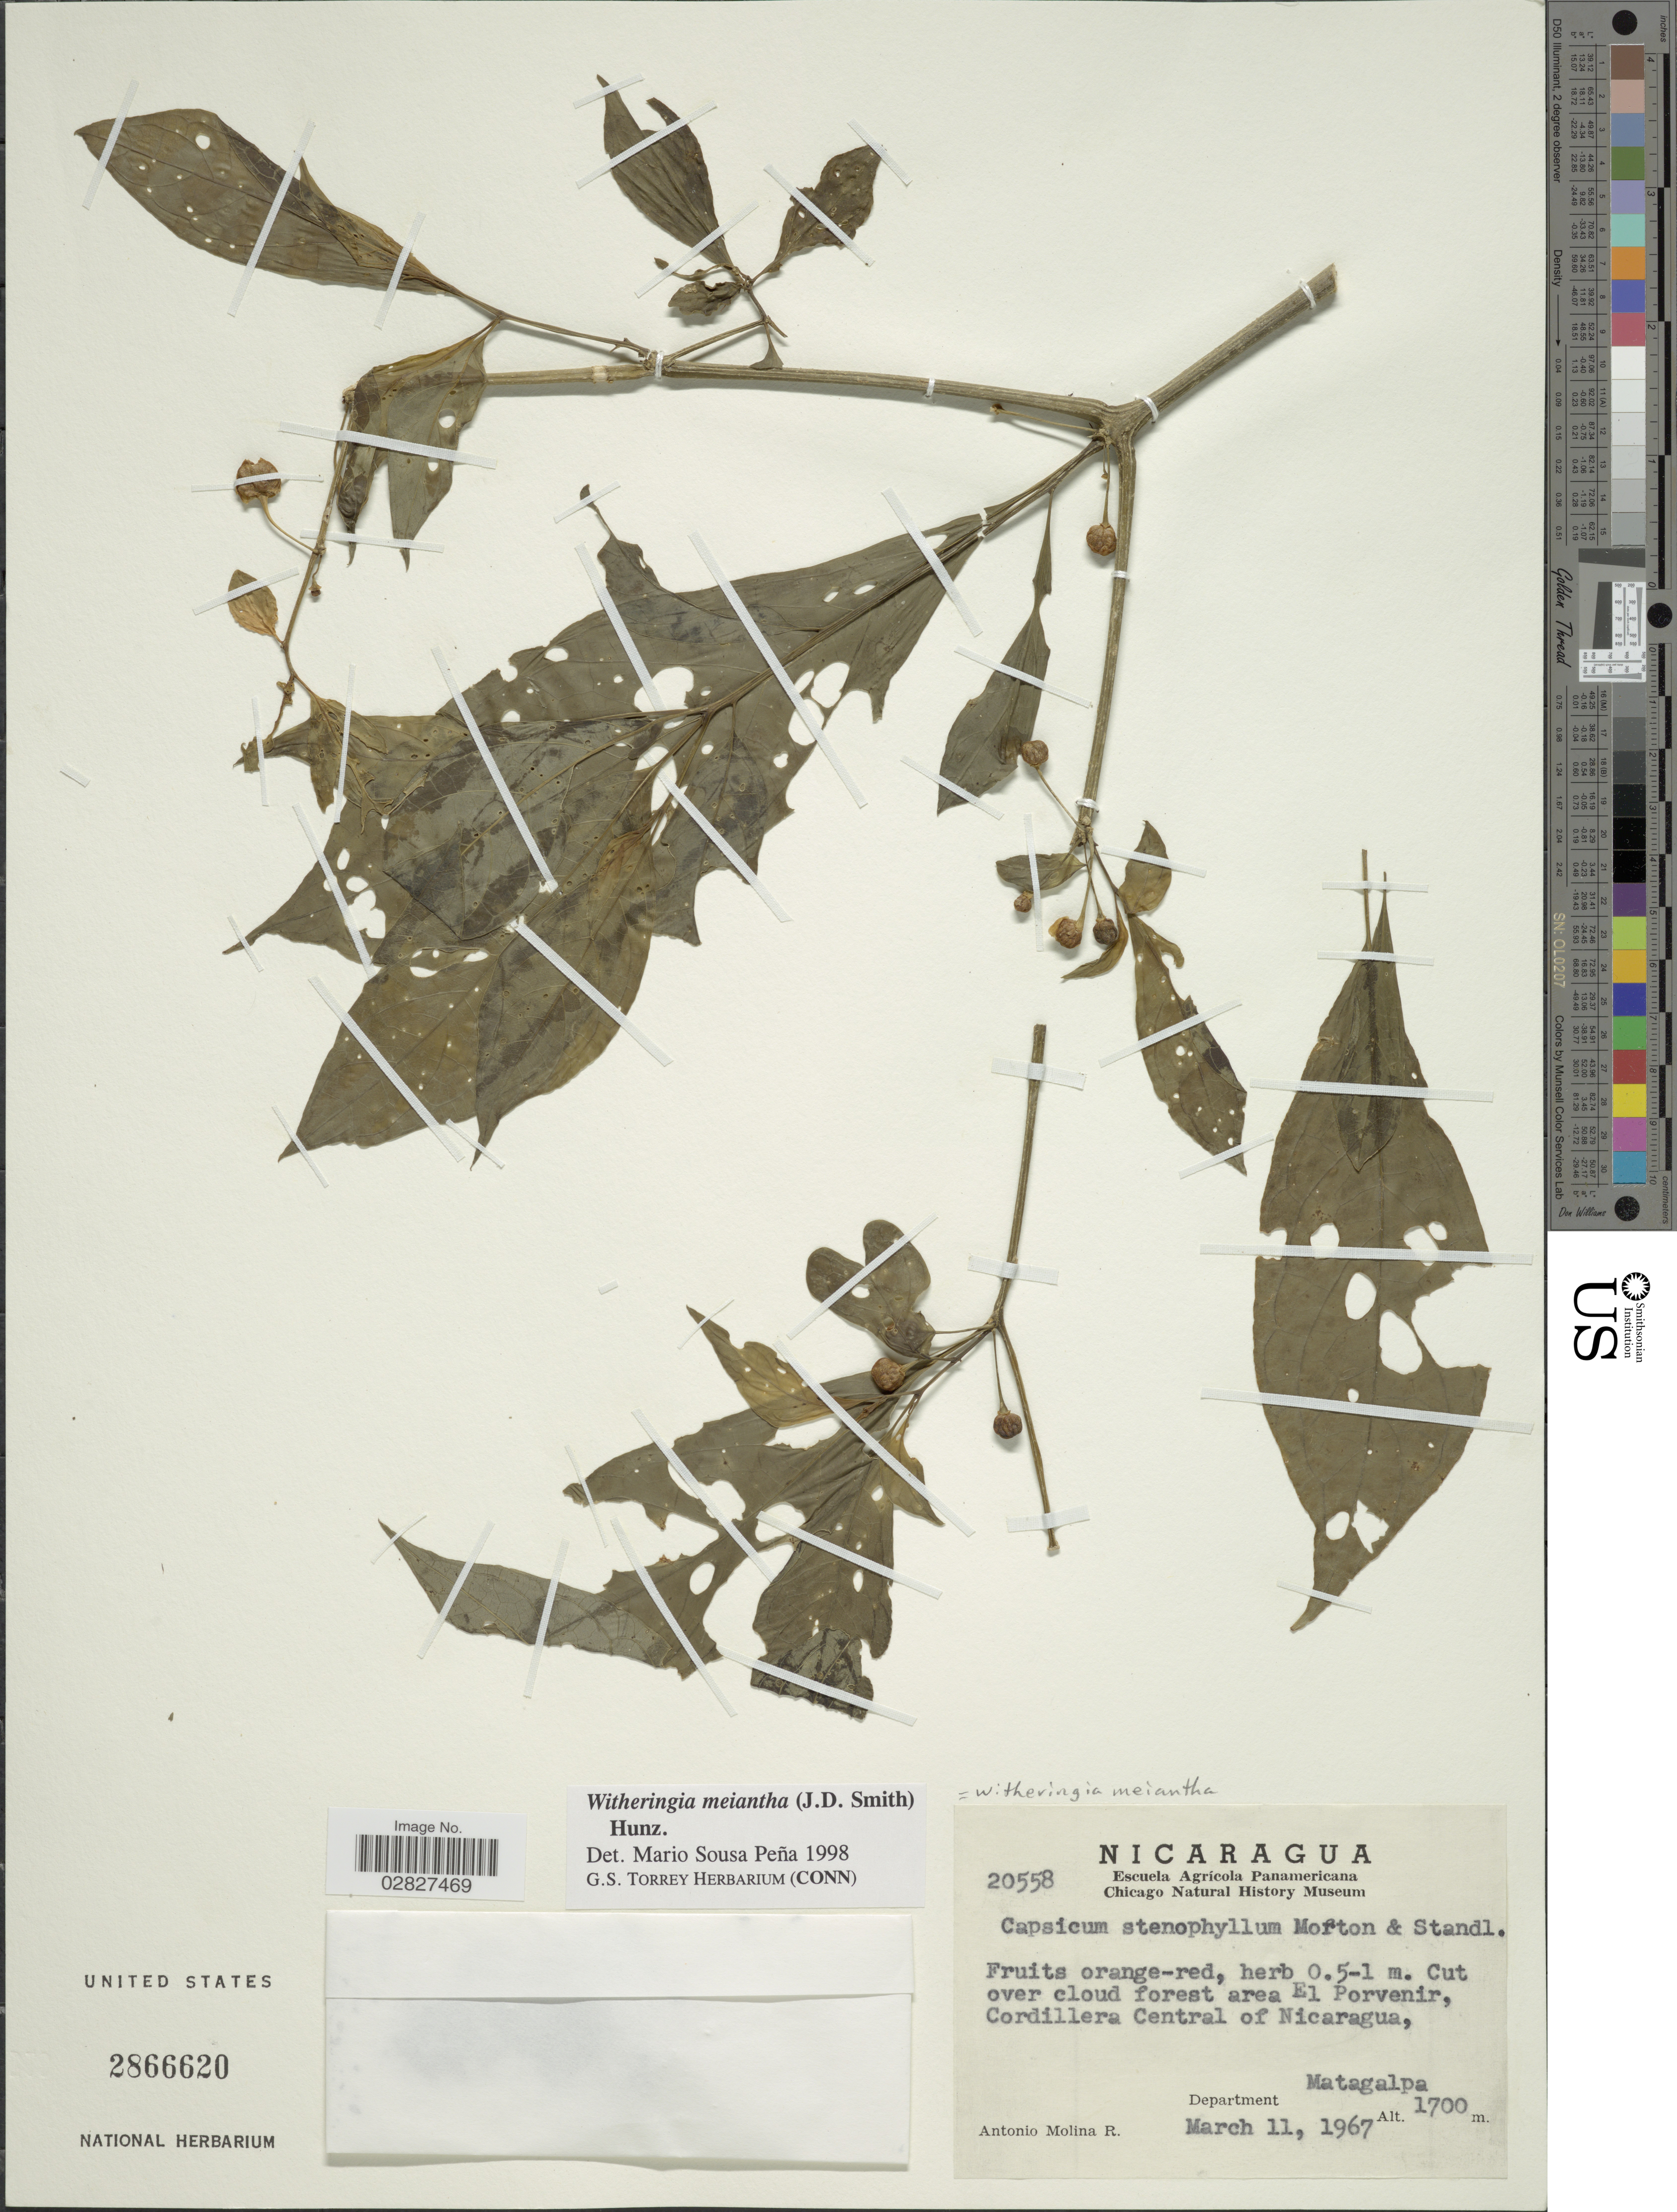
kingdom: Plantae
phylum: Tracheophyta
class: Magnoliopsida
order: Solanales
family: Solanaceae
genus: Witheringia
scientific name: Witheringia meiantha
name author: (Donn. Sm.) Hunz.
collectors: A. Molina R.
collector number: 20558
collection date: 1967-03-11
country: Nicaragua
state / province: Matagalpa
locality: Cut over cloud forest area El Porvenir, Cordillera Central of Nicaragua. Department Matagalpa.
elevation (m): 1700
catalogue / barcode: US 2866620